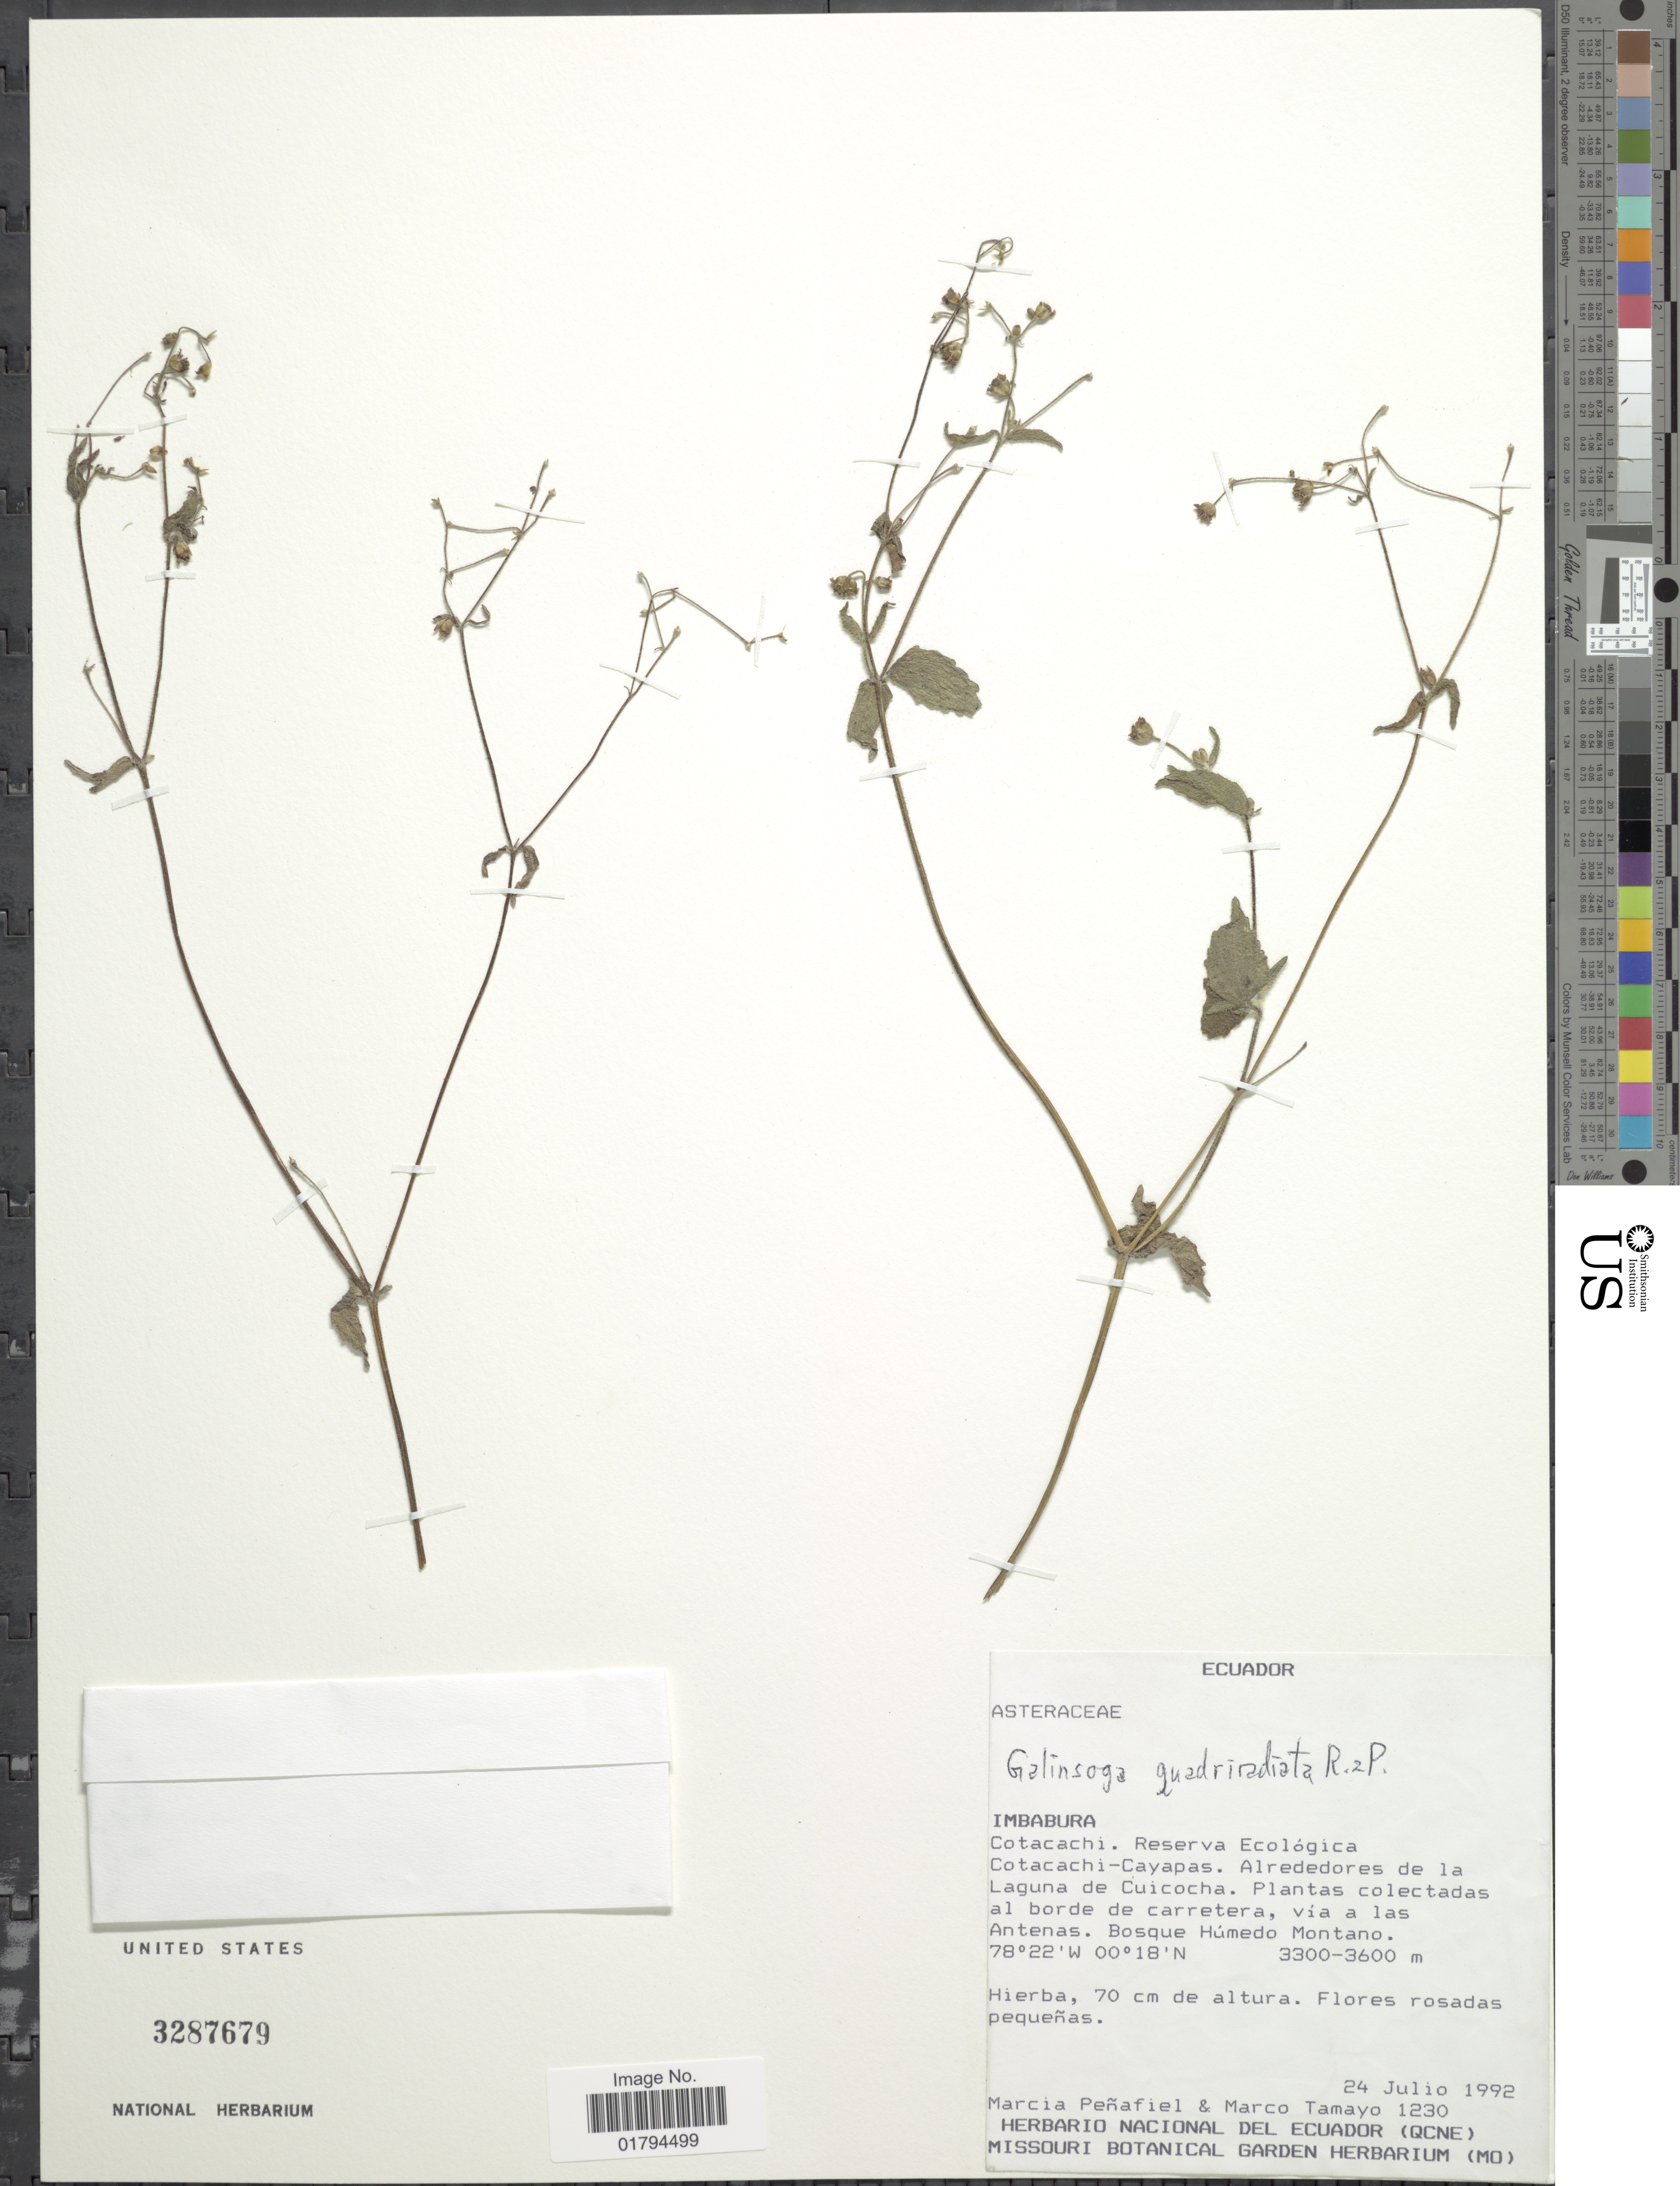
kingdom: Plantae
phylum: Tracheophyta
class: Magnoliopsida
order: Asterales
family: Asteraceae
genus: Galinsoga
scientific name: Galinsoga quadriradiata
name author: Ruiz & Pav.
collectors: M. Penafiel & M. Tamayo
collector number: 1230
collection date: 1992-07-24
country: Ecuador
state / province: Imbabura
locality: Cotacachi. Reserva Ecologica Cotacachi-Cayapas. Alrededores de la Laguna de Cuicocha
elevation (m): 3300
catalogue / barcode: US 3287679